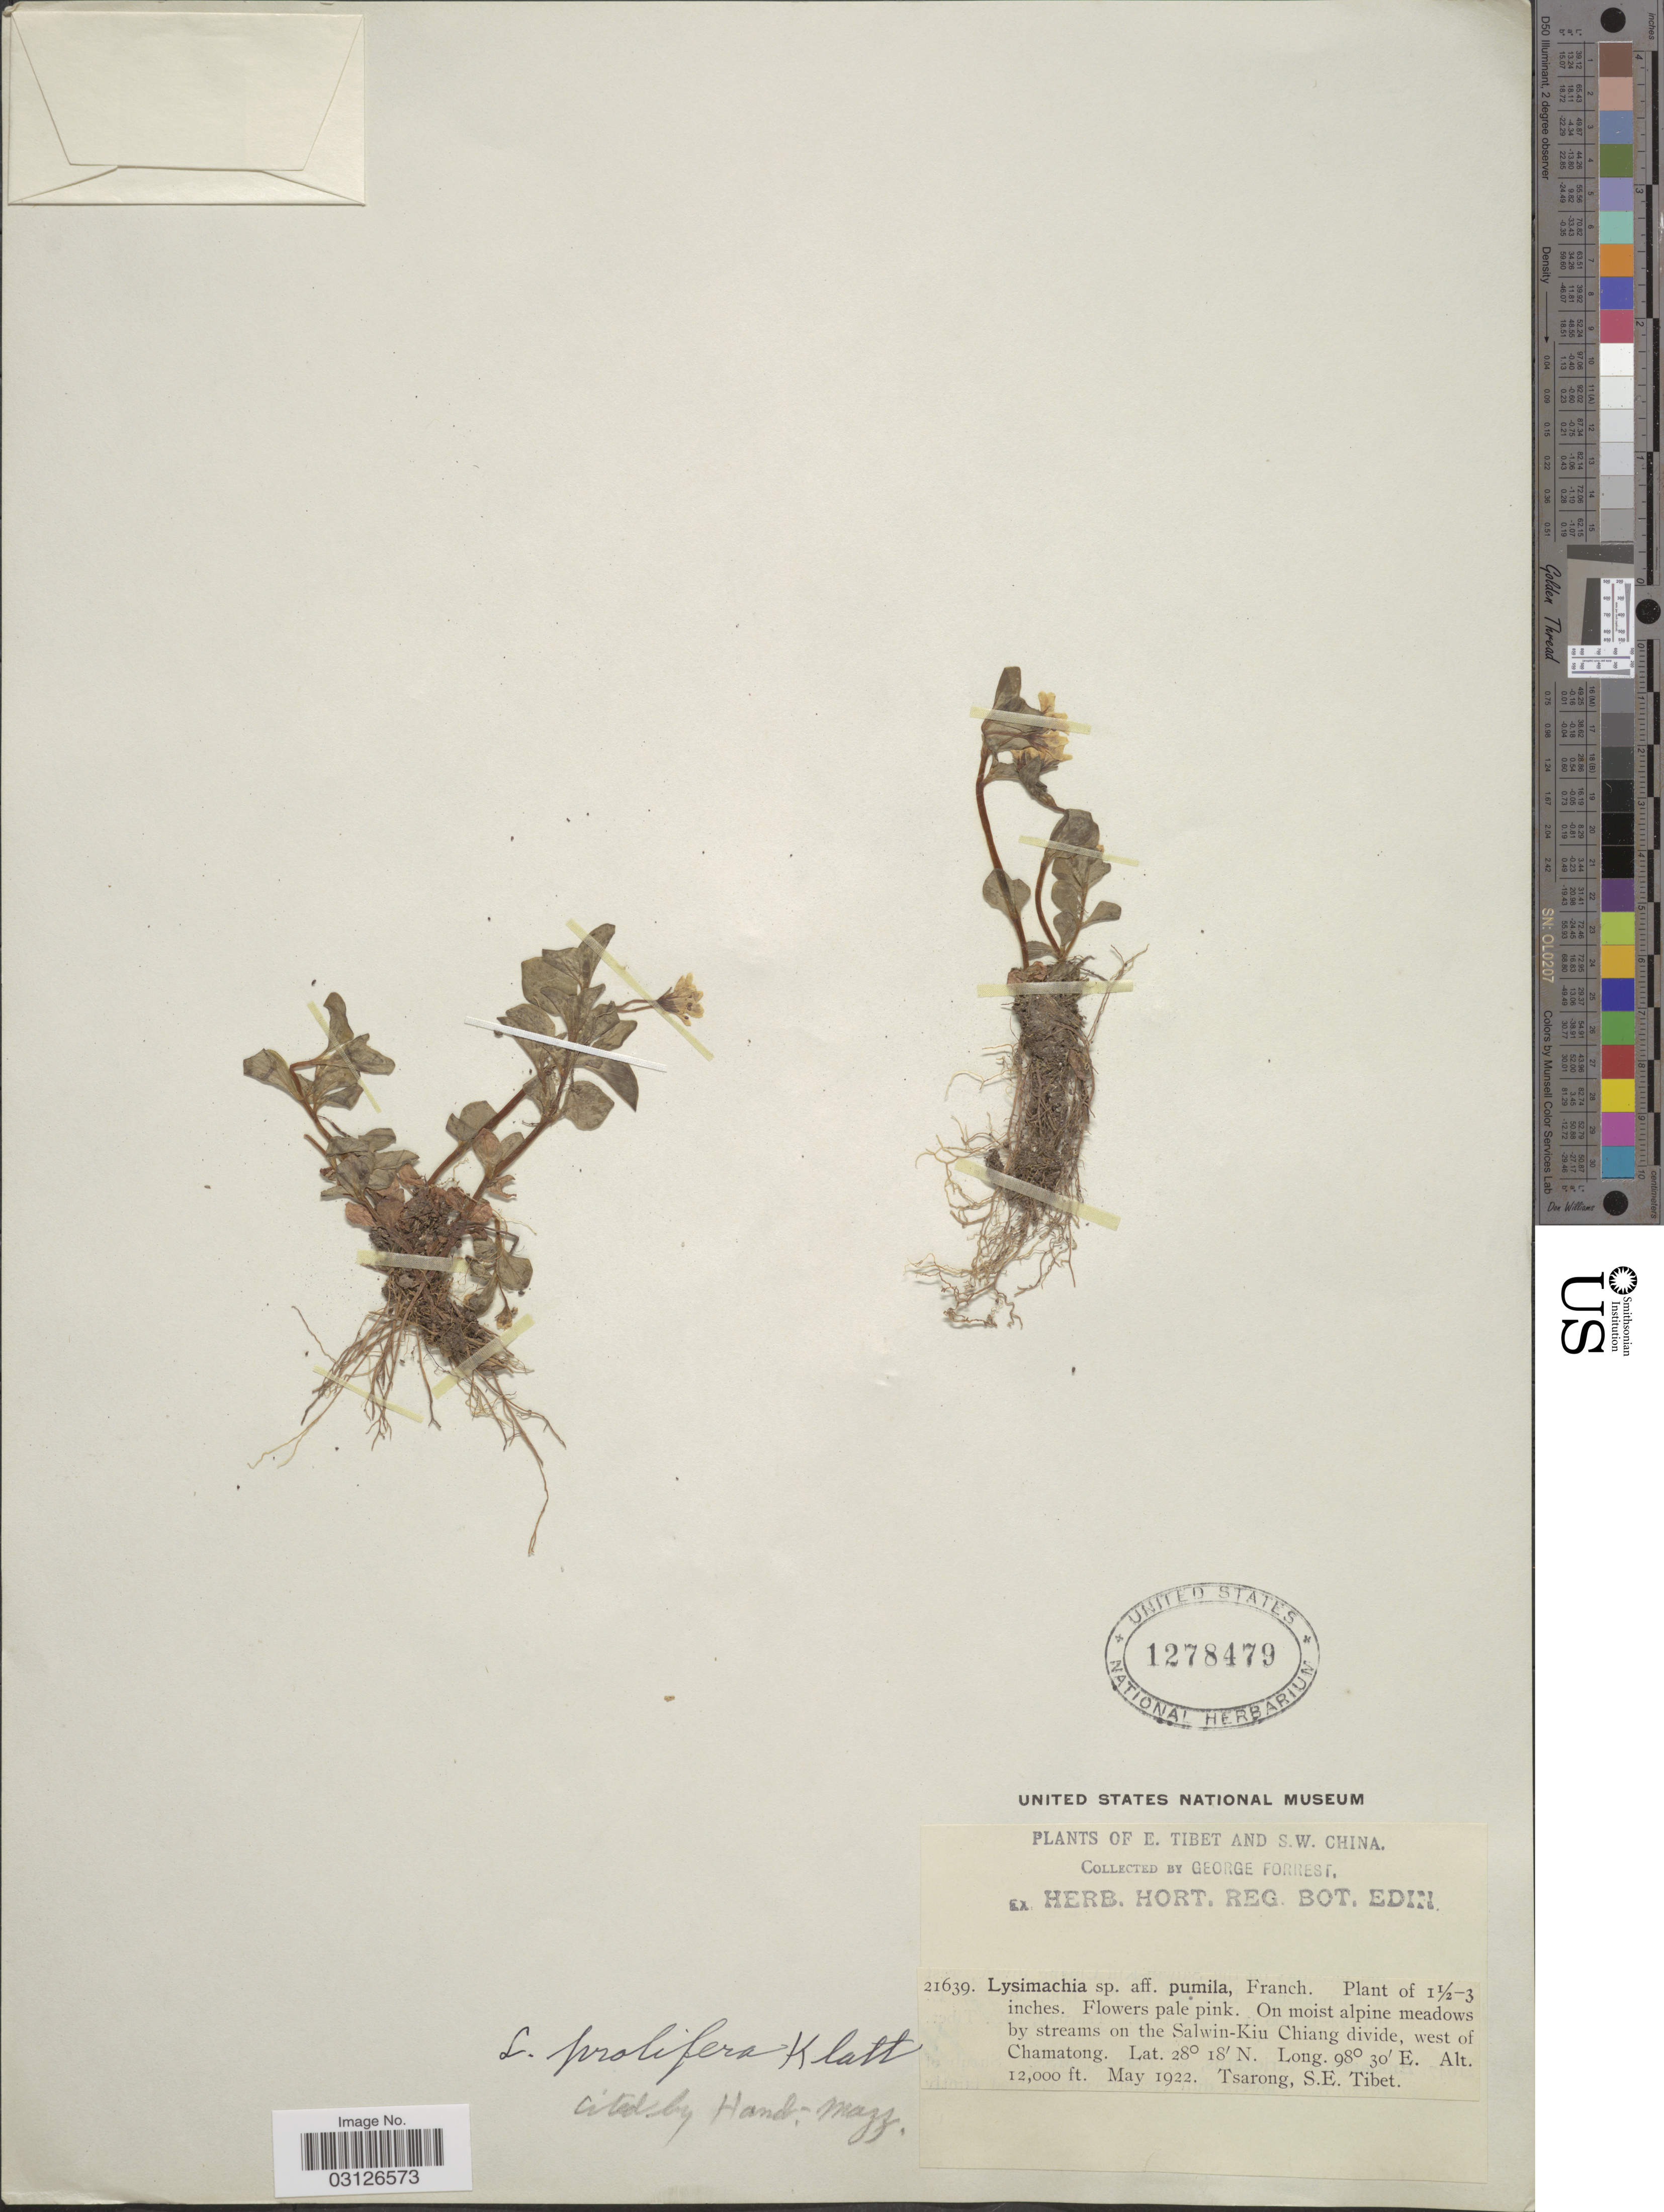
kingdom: Plantae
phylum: Tracheophyta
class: Magnoliopsida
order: Ericales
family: Primulaceae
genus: Lysimachia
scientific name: Lysimachia prolifera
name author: Klatt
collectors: G. Forrest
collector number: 21639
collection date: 1922-05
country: China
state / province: Xizang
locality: On the Salwin-Kiu Chiang divide, west of Chamatong. Tsarong, S.E. Tibet.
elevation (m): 3658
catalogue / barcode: US 1278479